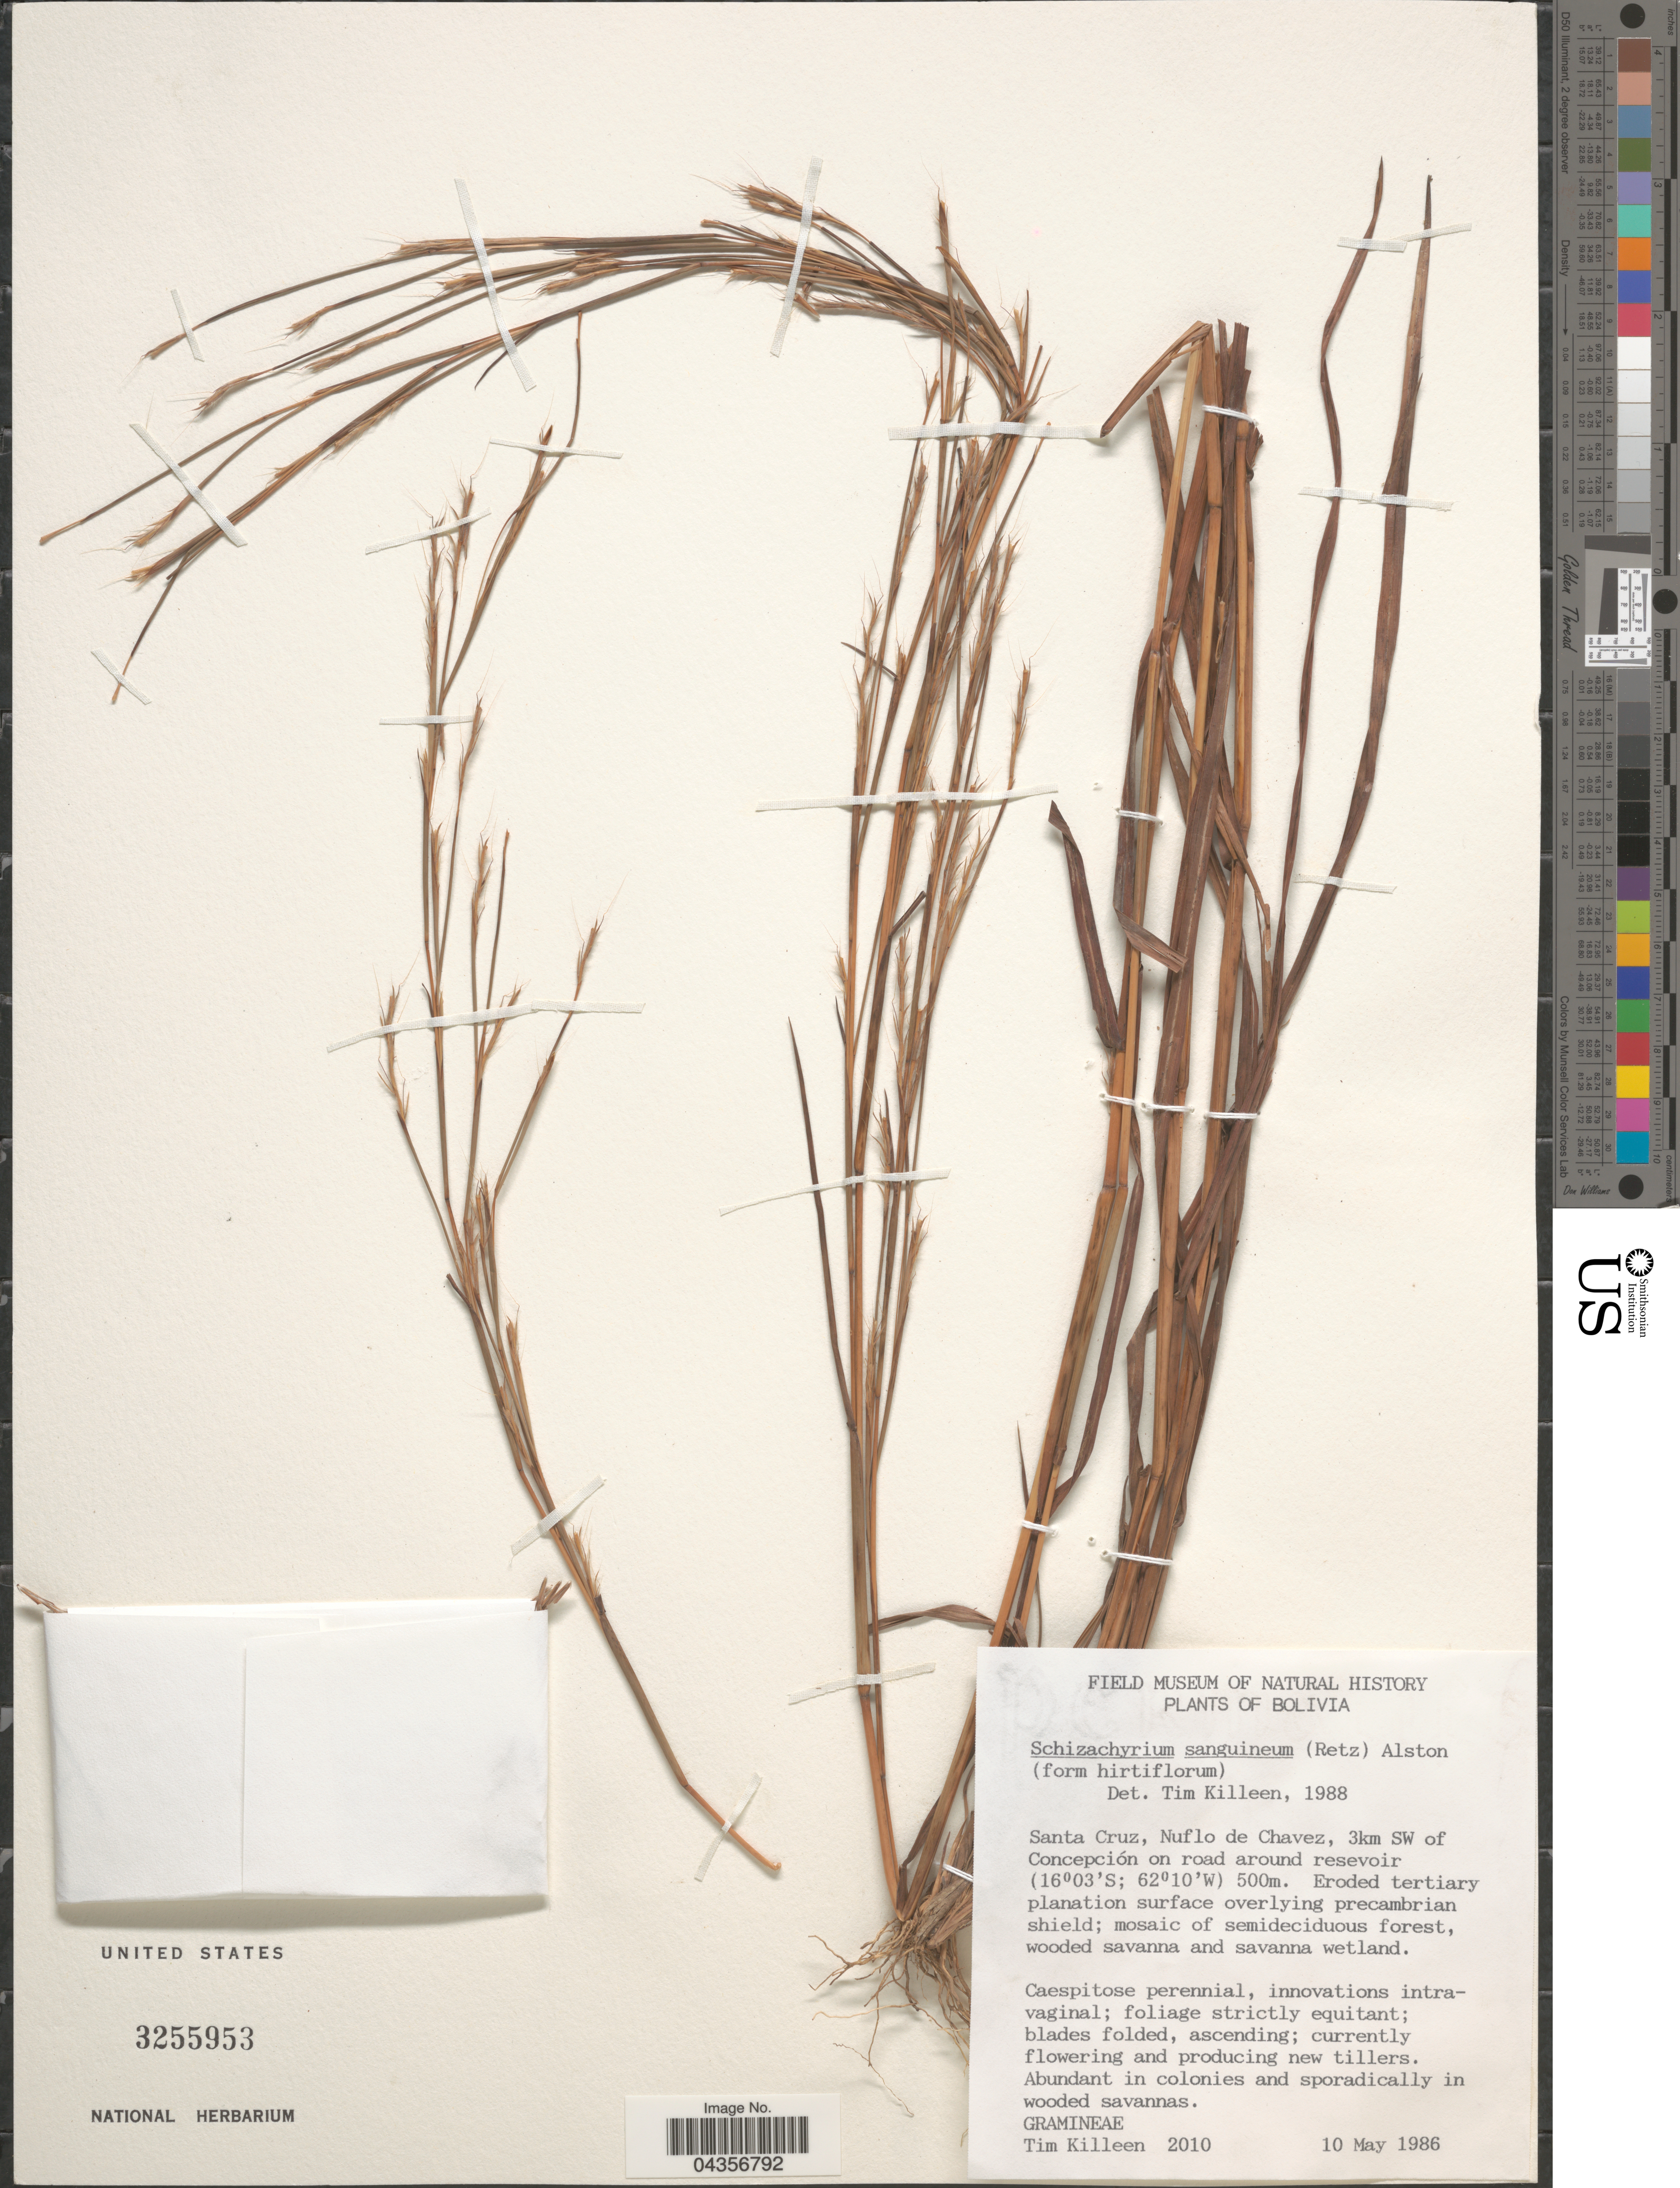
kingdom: Plantae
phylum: Tracheophyta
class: Liliopsida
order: Poales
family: Poaceae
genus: Schizachyrium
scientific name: Schizachyrium sanguineum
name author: (Retz.) Alston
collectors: T. J. Killeen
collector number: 2010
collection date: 1986-05-10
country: Bolivia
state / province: Santa Cruz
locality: Santa Cruz, Nuflo de Chavez, 3km SW of Concepción on road around reservoir.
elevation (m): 500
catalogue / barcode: US 3255953